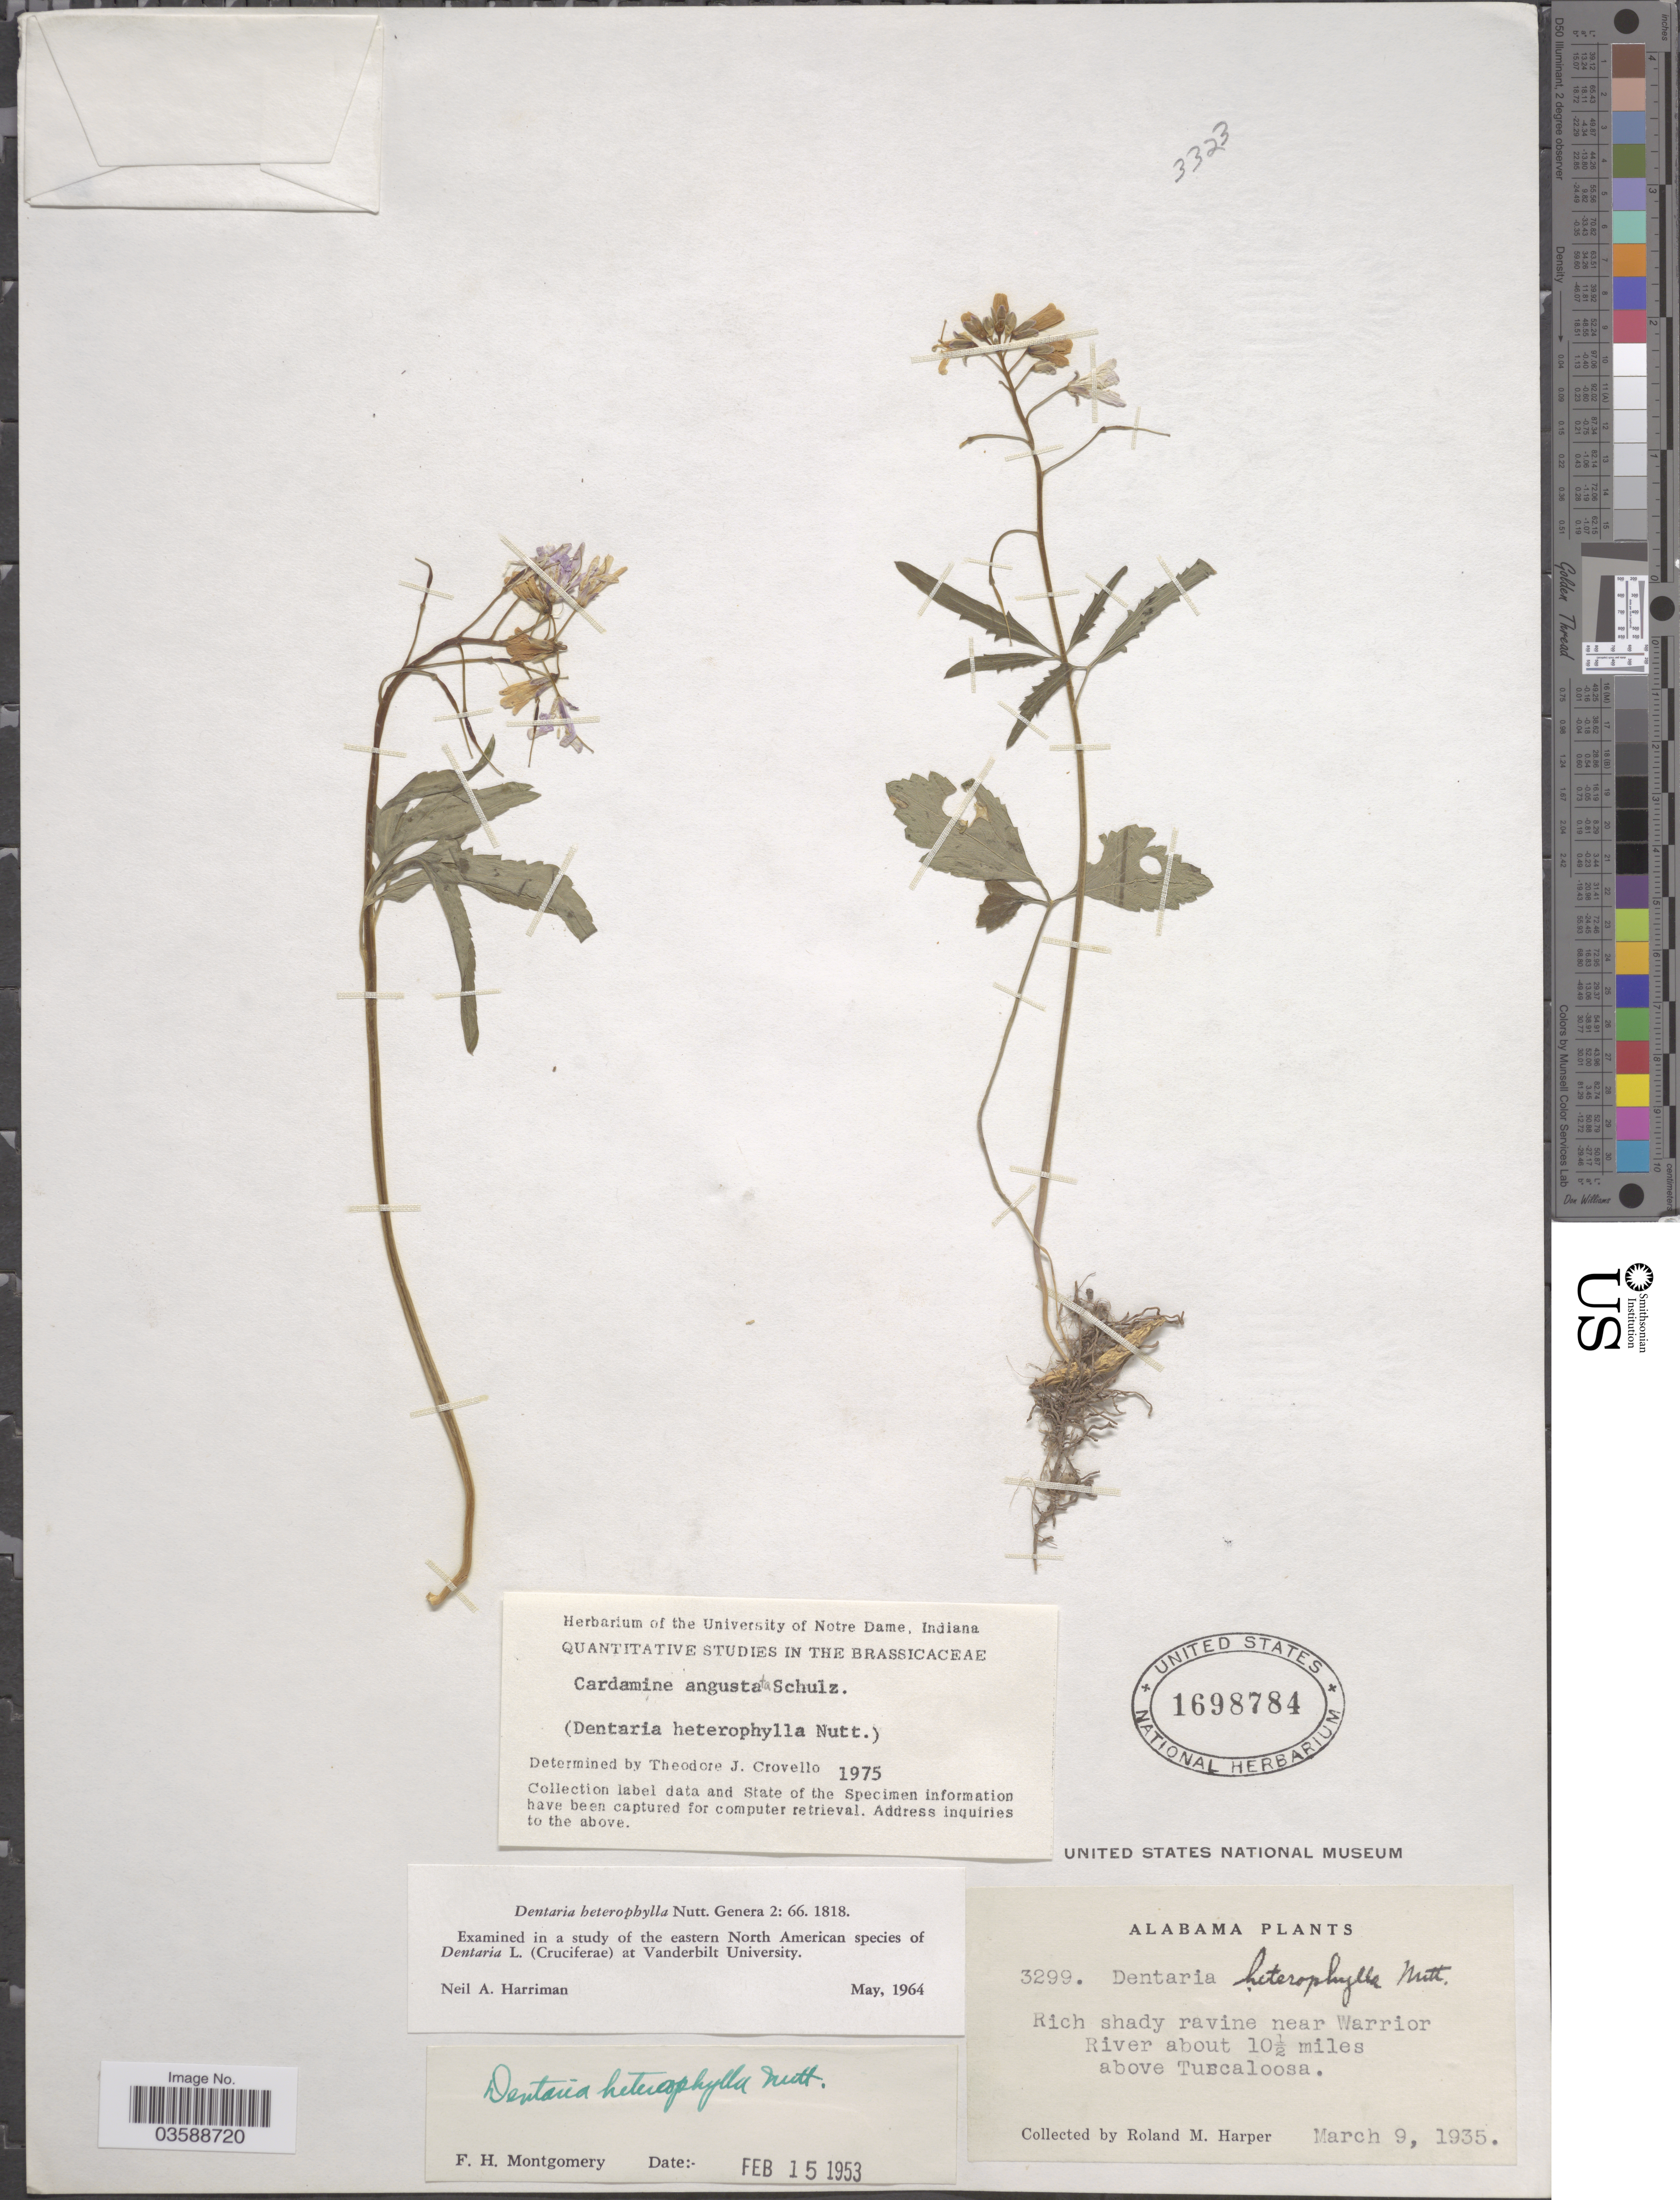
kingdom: Plantae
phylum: Tracheophyta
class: Magnoliopsida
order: Brassicales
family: Brassicaceae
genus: Cardamine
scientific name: Cardamine angustata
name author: O.E. Schulz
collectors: R. M. Harper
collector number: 3299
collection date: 1935-03-09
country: United States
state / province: Alabama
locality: Rich shady ravine near Warrior River about 10½ miles above Tuscaloosa.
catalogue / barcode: US 1698784